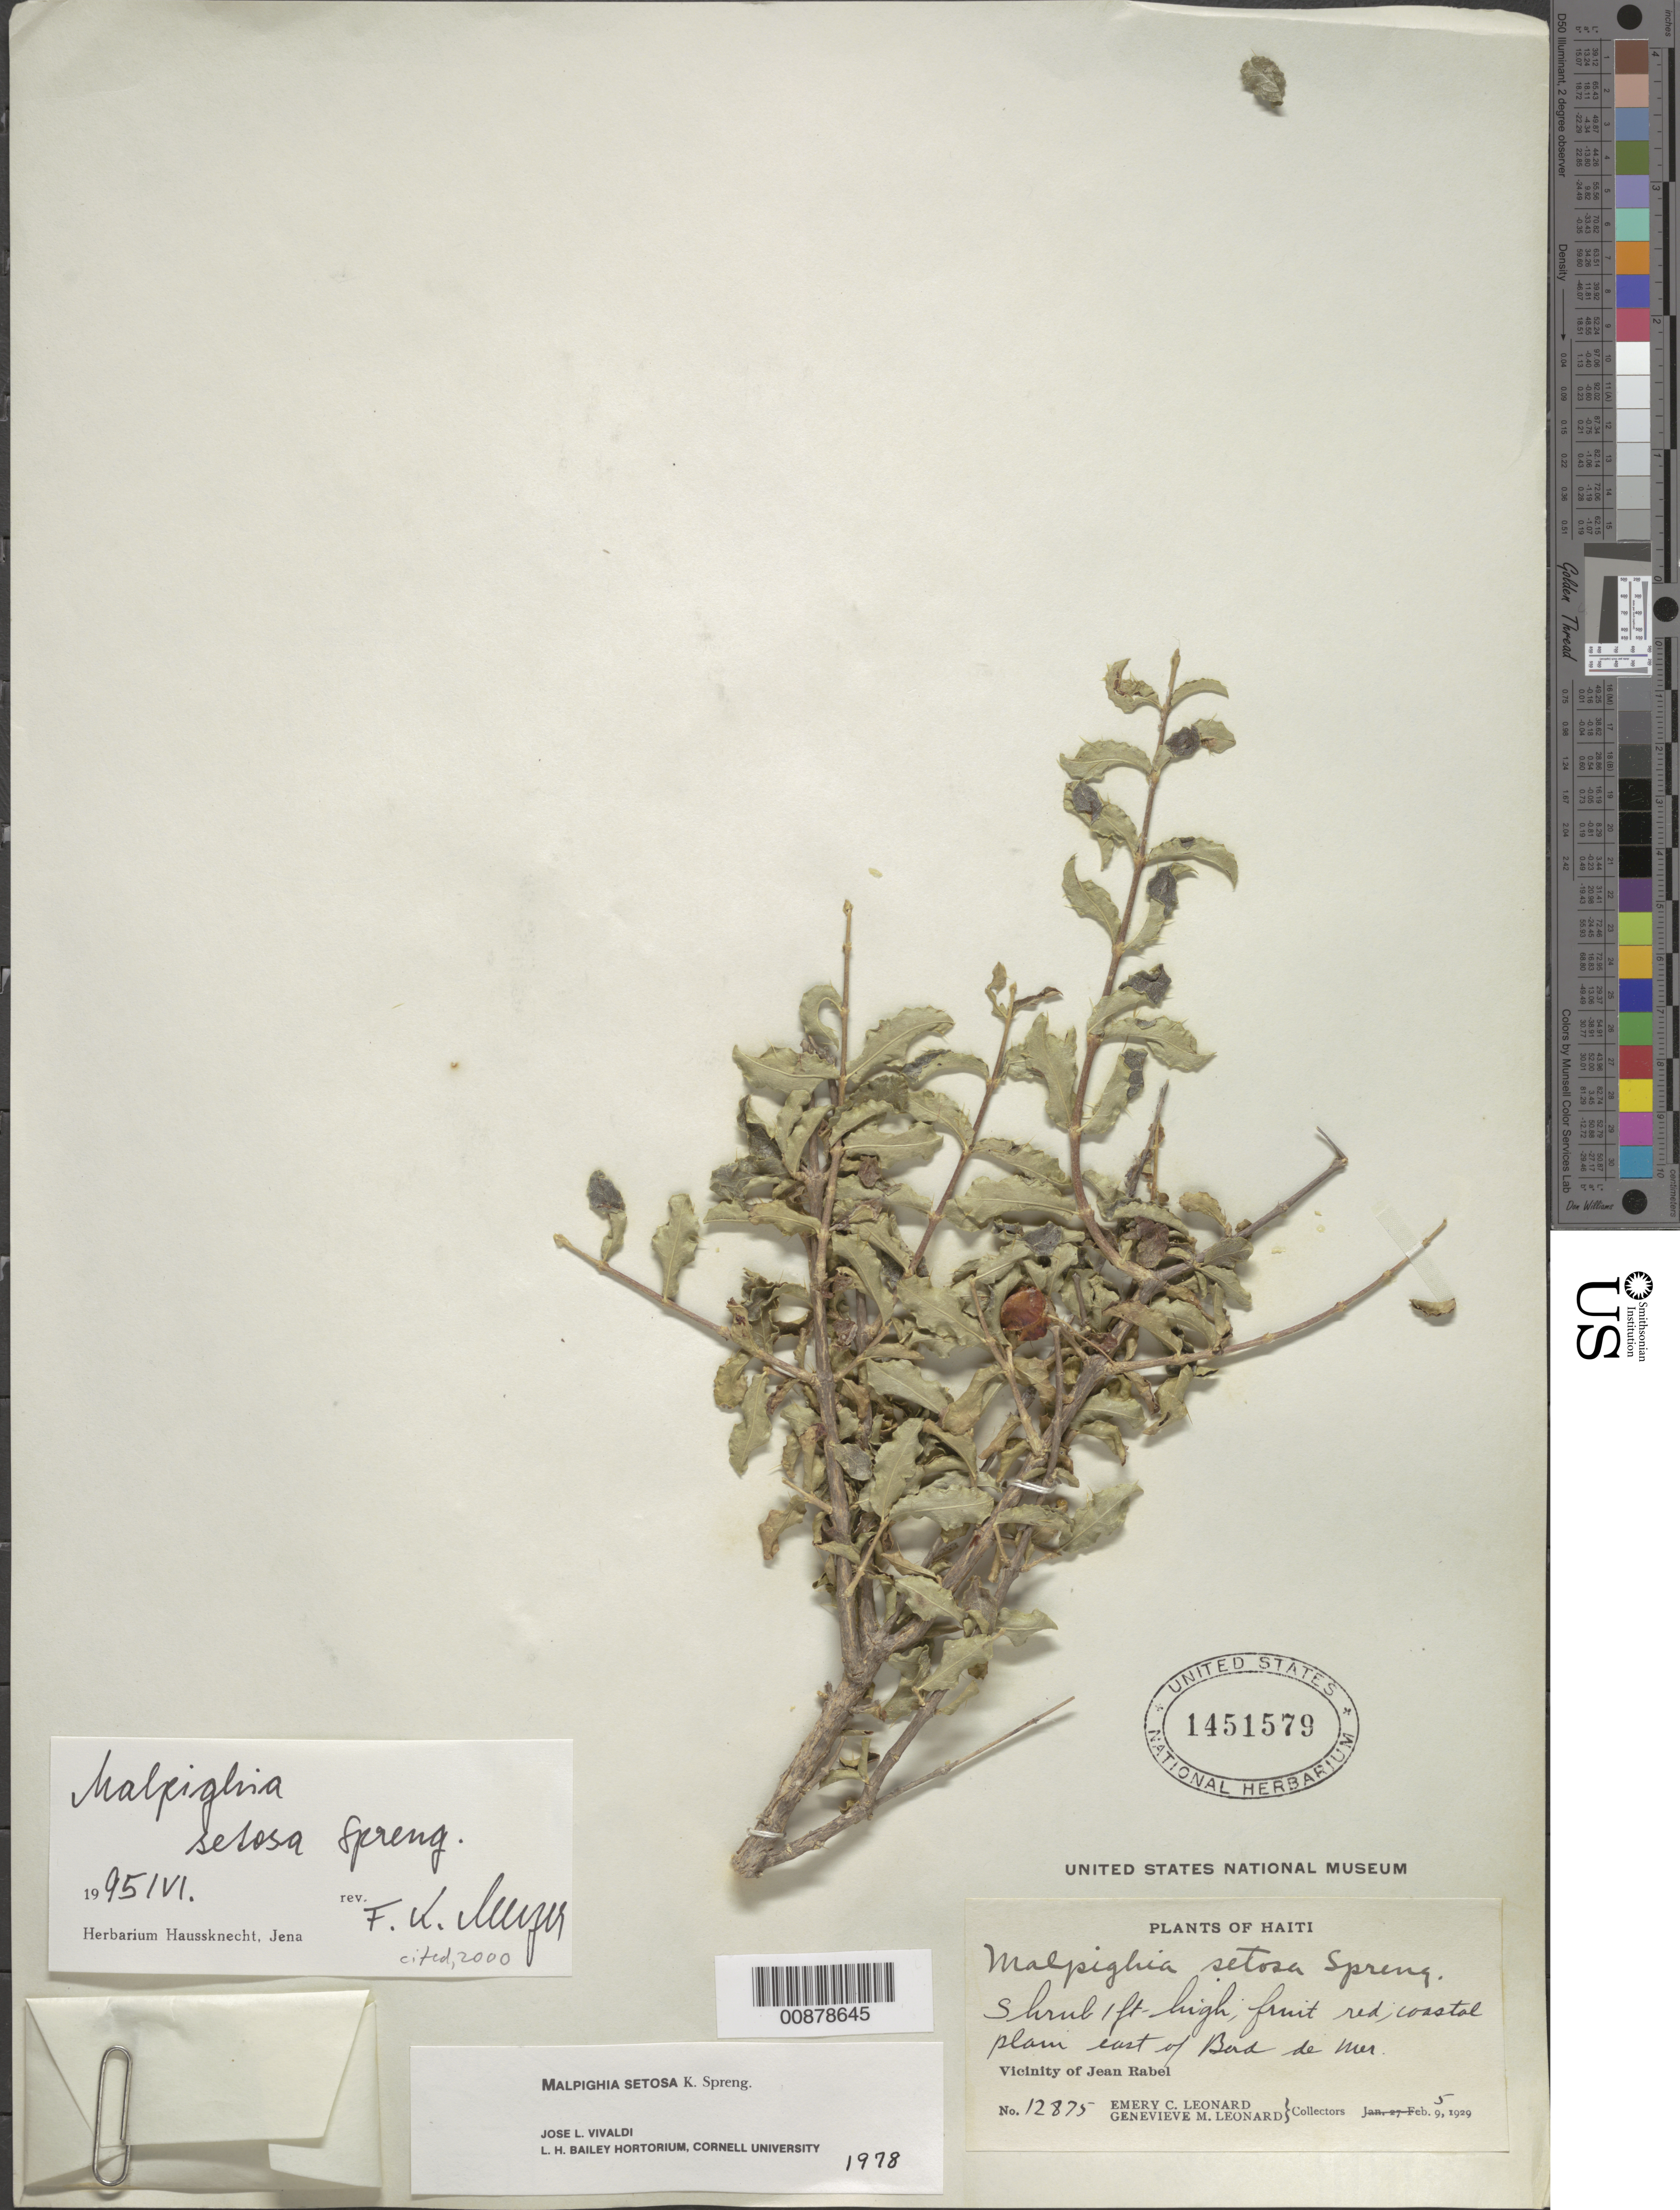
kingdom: Plantae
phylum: Tracheophyta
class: Magnoliopsida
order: Malpighiales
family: Malpighiaceae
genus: Malpighia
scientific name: Malpighia setosa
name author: Spreng.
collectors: E. C. Leonard & G. M. Leonard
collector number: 12875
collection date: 1929-02-05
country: Haiti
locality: Coastal plain east of Bord de Mer.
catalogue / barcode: US 1451579